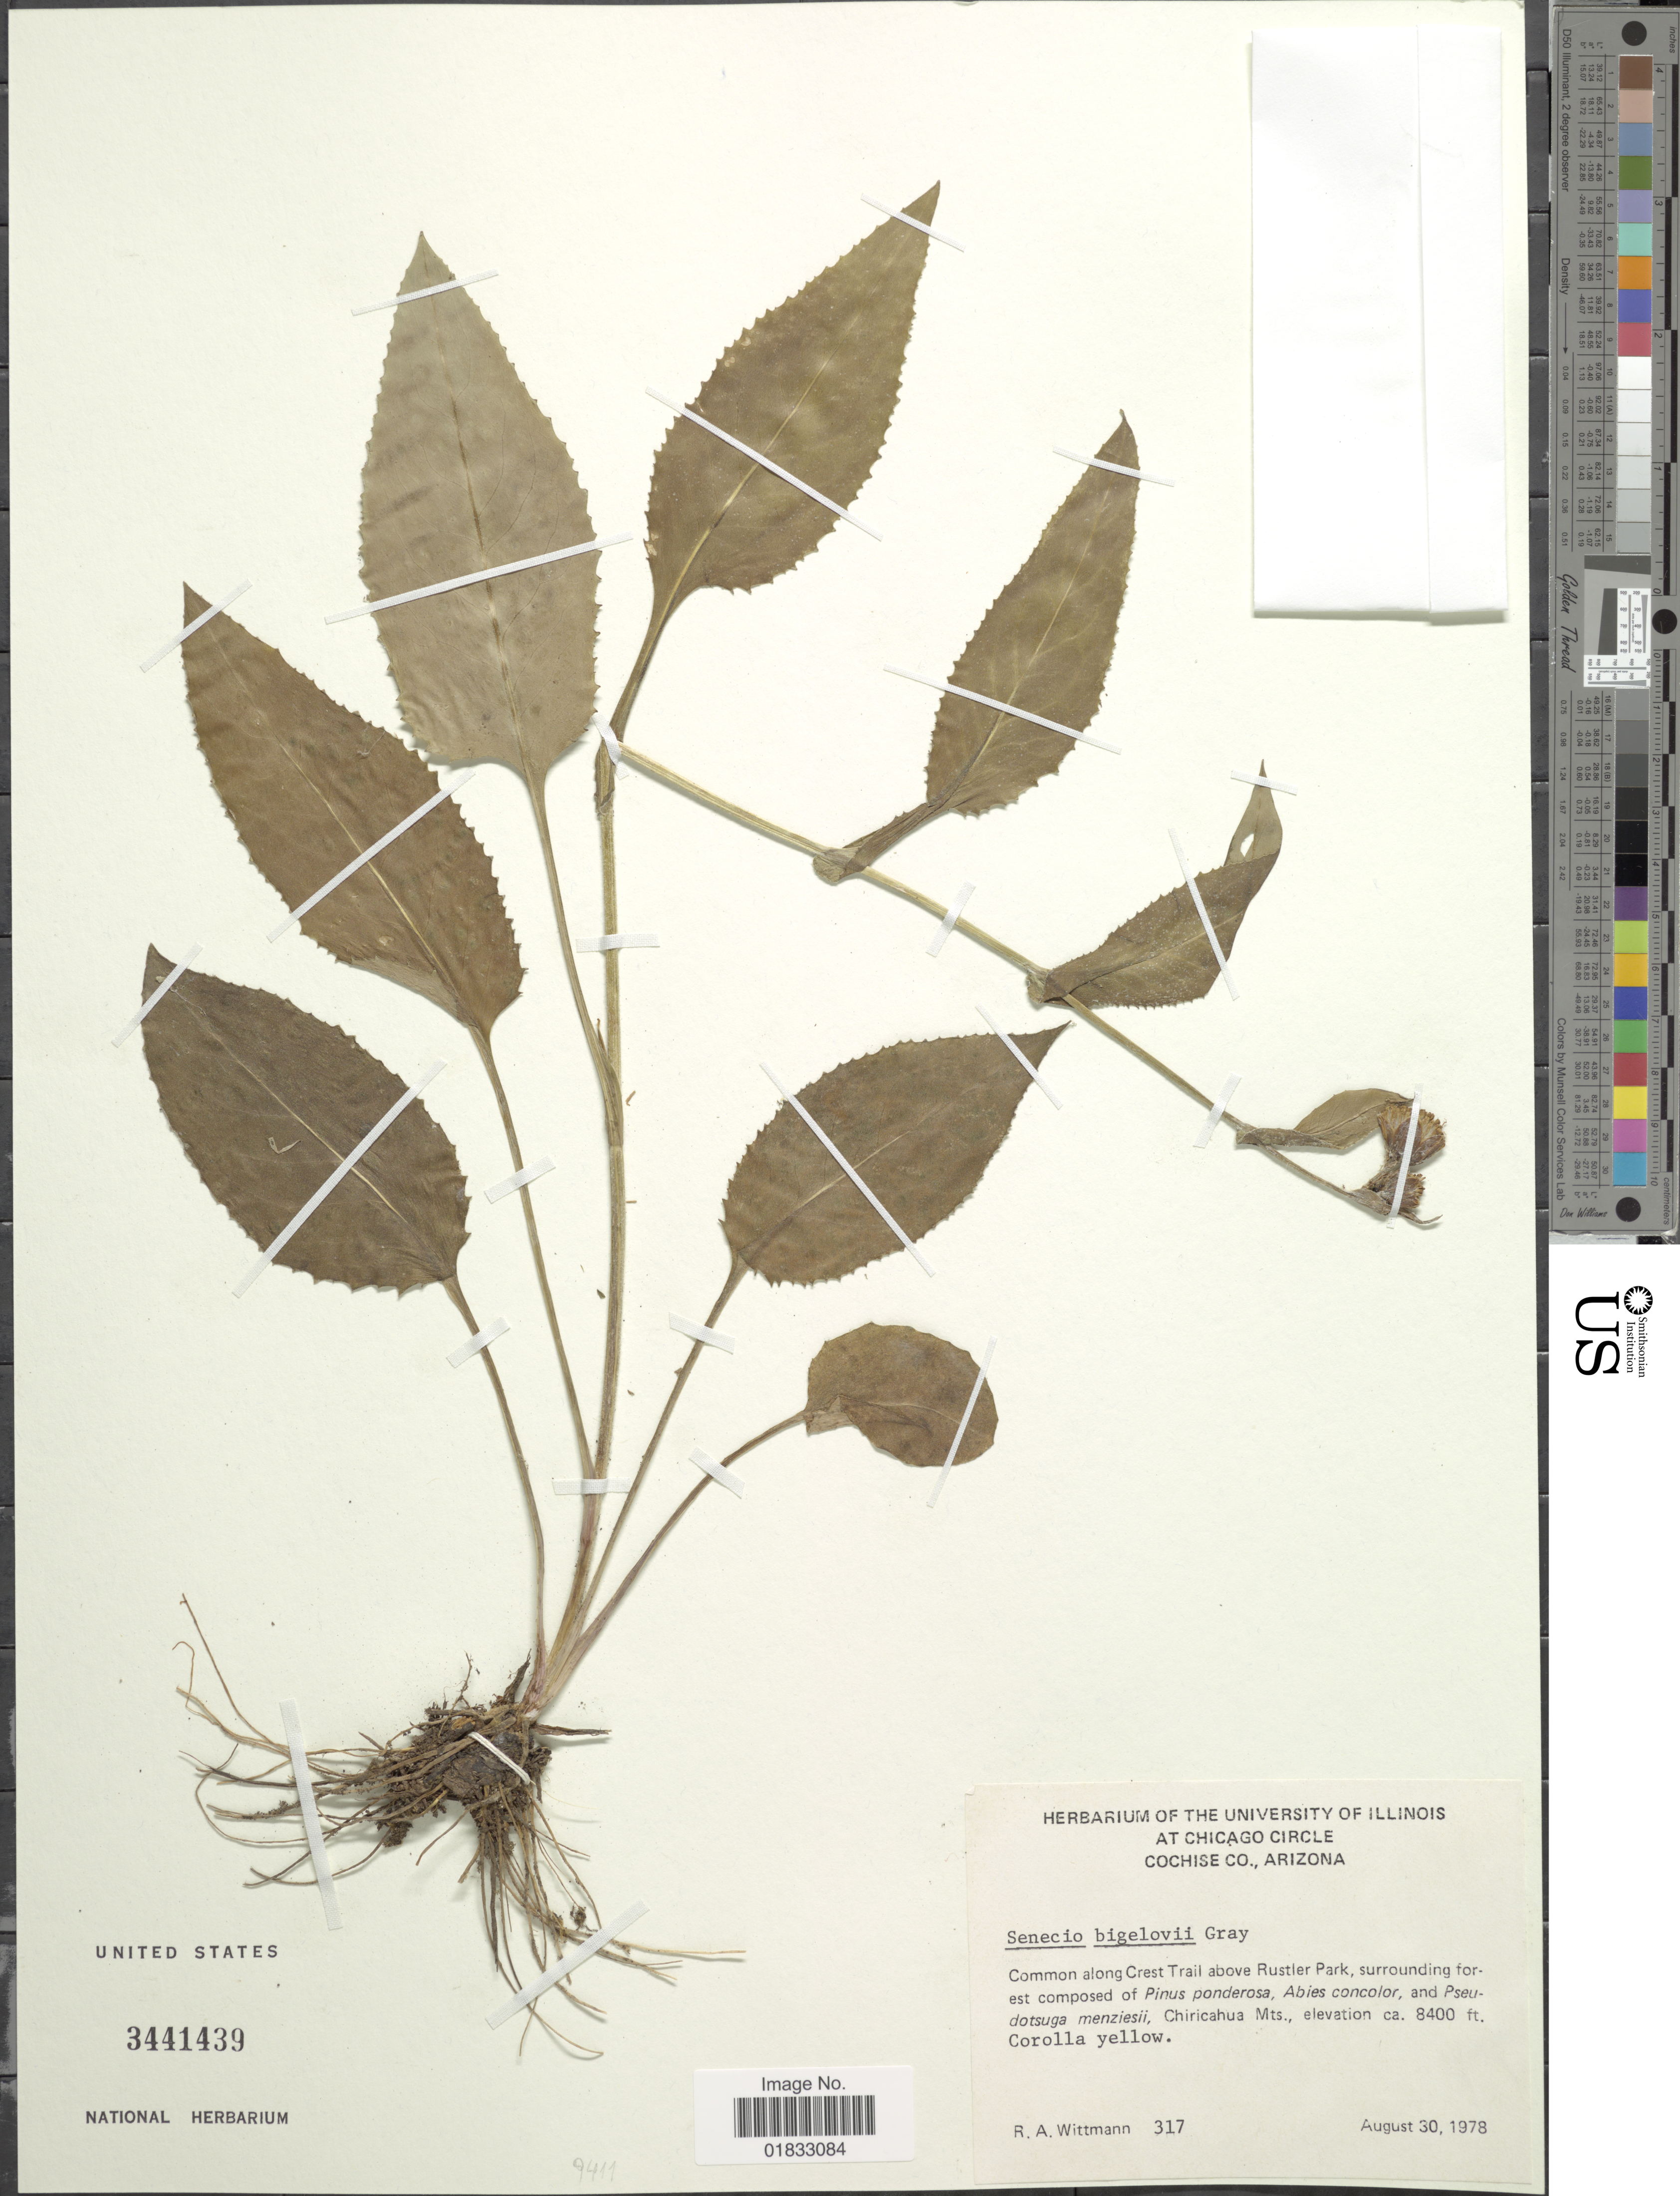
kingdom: Plantae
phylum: Tracheophyta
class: Magnoliopsida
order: Asterales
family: Asteraceae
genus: Senecio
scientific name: Senecio bigelovii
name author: A. Gray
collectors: R. Wittmann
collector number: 317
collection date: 1978-08-30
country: United States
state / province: Arizona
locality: Common along Crest Trail above Rustler Park, Chiricahua Mts.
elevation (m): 2560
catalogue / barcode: US 3441439